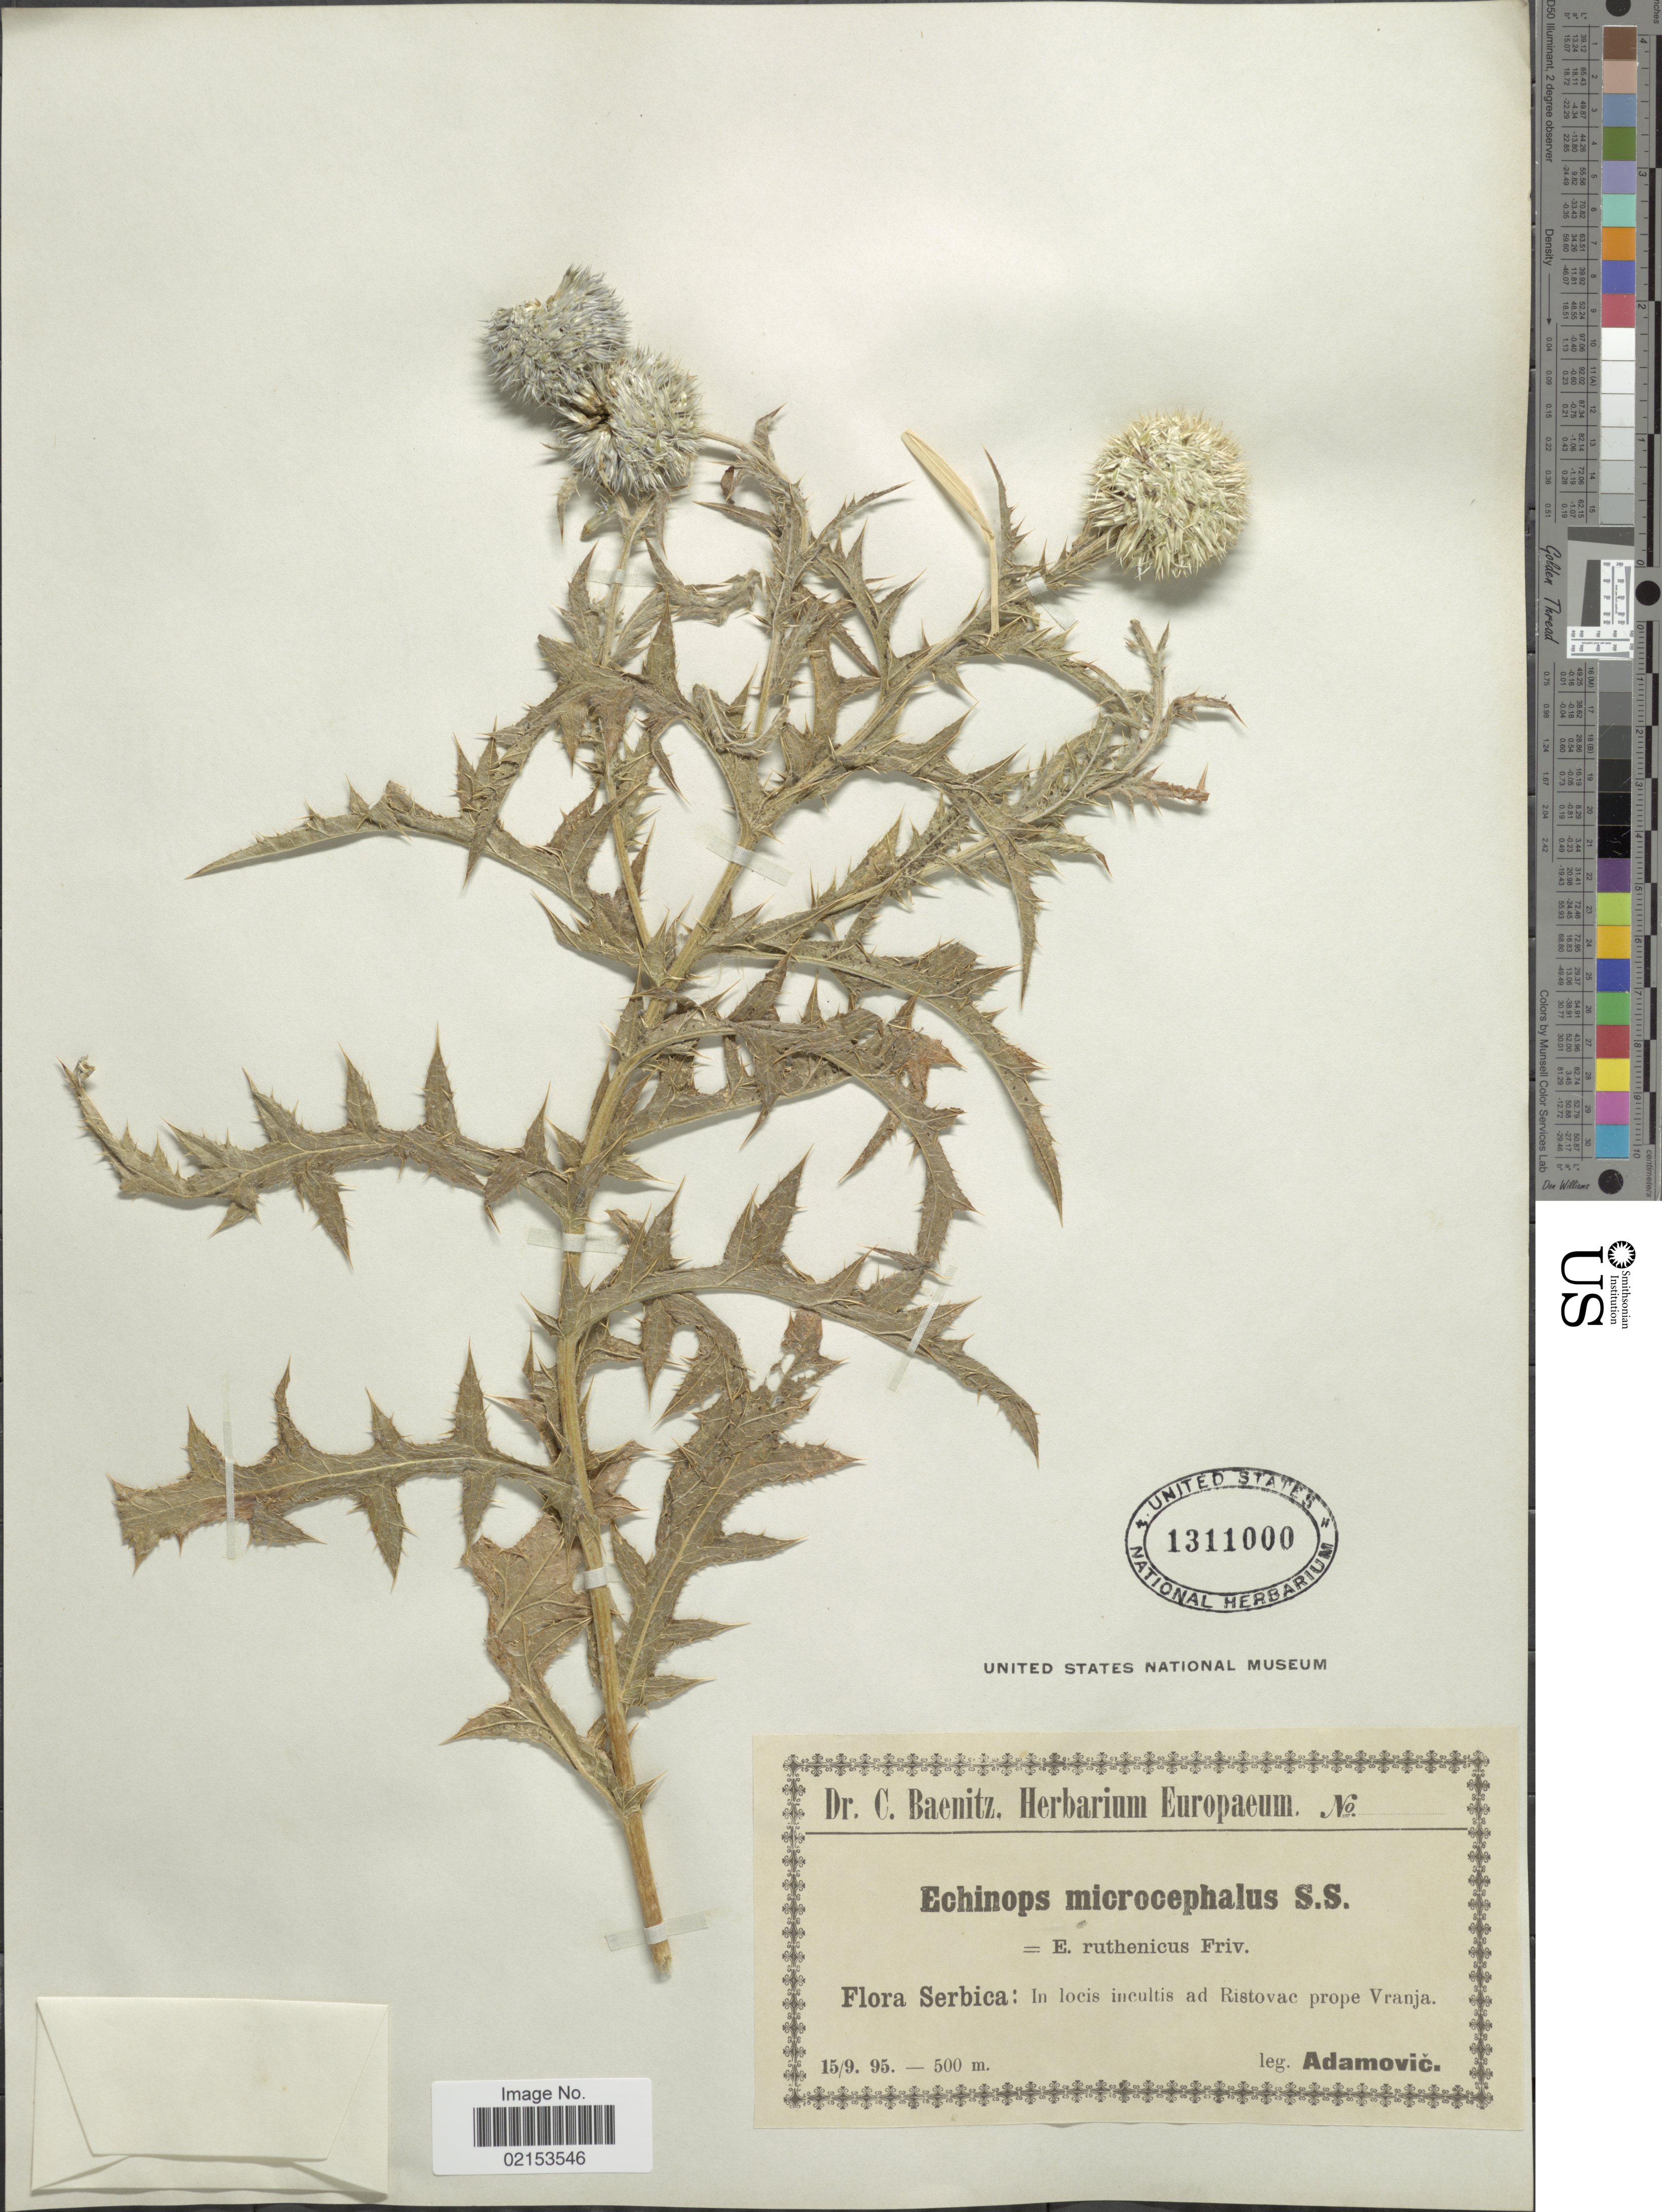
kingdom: Plantae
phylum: Tracheophyta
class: Magnoliopsida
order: Asterales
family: Asteraceae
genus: Echinops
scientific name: Echinops microcephalus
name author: Sm.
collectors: L. Adamović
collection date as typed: Transcribed d/m/y: 15/9/95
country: Serbia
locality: Ad Ristovac prope Vranja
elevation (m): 500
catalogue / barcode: US 1311000